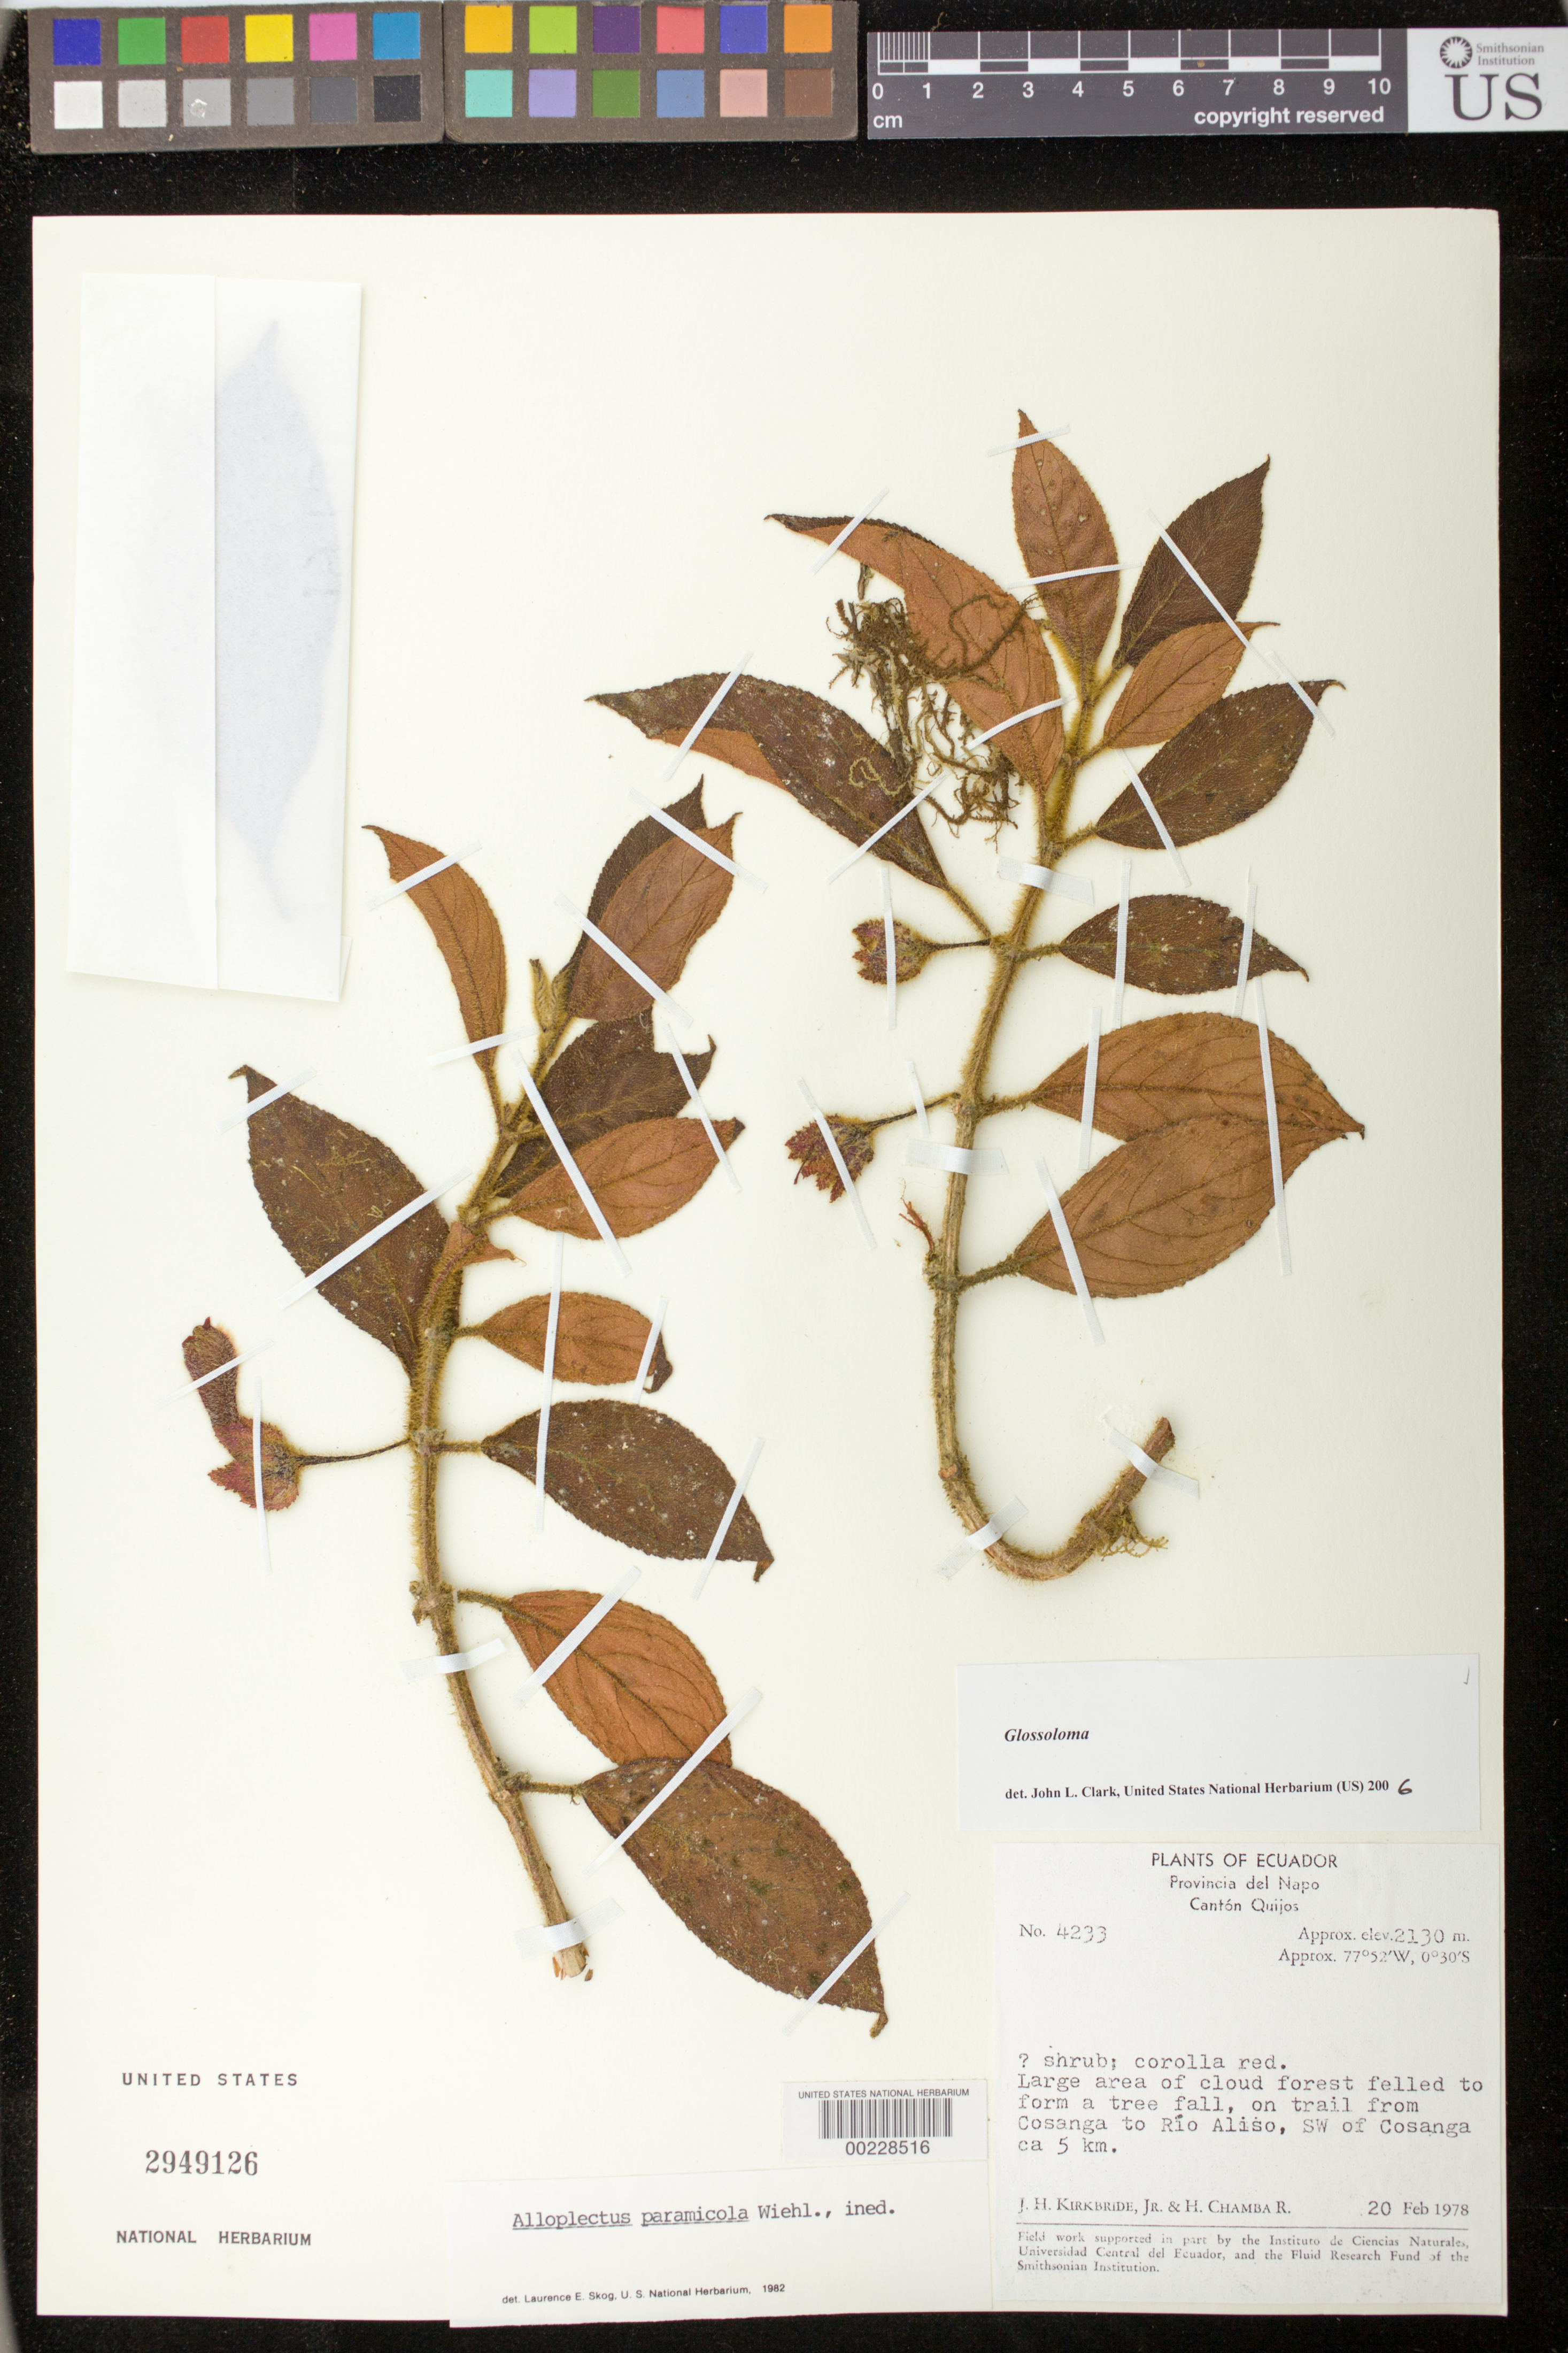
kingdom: Plantae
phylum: Tracheophyta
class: Magnoliopsida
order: Lamiales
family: Gesneriaceae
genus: Glossoloma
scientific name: Glossoloma sp.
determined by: Clark, J. L., (SEL), The Marie Selby Botanical Garden (UNITED STATES)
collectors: J. H. Kirkbride & H. Chambra-R.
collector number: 4233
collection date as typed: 20 Feb 1978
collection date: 1978-02-20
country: Ecuador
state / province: Napo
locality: Canton Quijos, on trail from Cosanga to Rio Aliso, SW of Cosanga ca 5 km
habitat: Large area of cloud forest felled to form a tree fall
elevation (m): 2130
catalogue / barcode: US 2949126